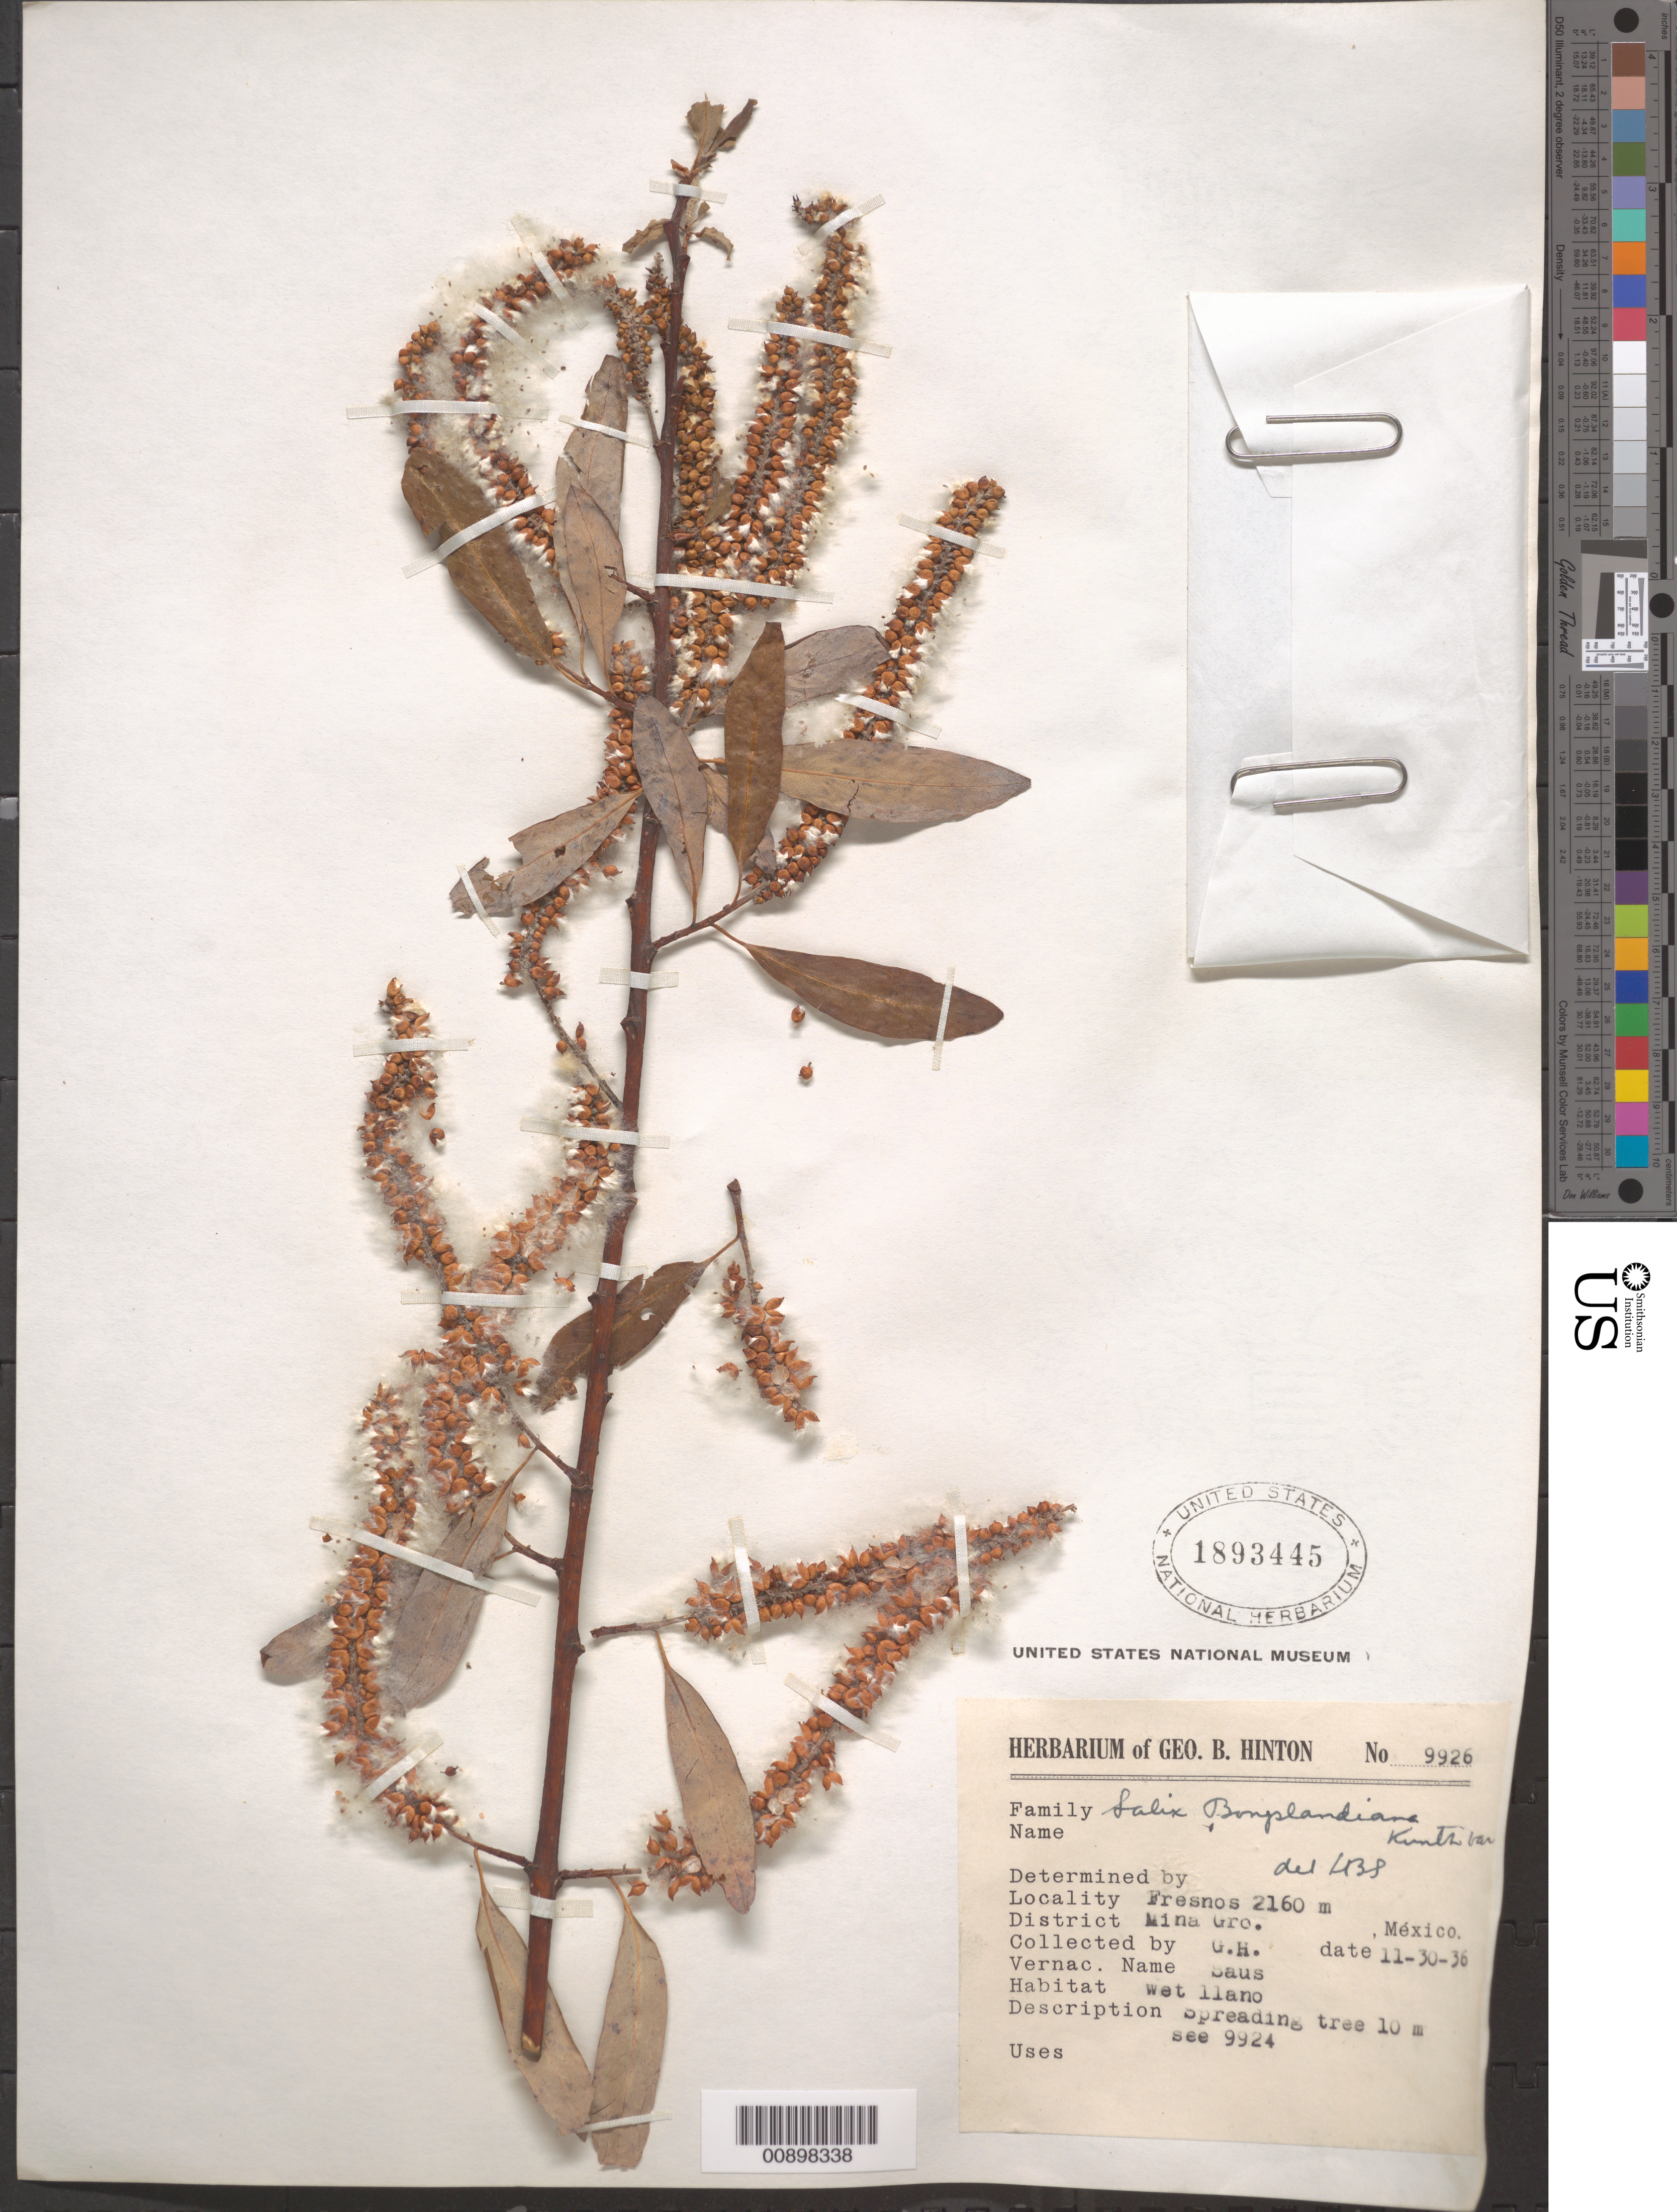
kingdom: Plantae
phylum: Tracheophyta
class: Magnoliopsida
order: Malpighiales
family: Salicaceae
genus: Salix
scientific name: Salix bonplandiana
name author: Kunth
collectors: G. B. Hinton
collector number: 9926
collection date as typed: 30 Nov 1936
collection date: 1936-11-30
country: Mexico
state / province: Guerrero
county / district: Mina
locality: Fresnos, District of Mina, State of Guerrero.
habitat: Wet llano.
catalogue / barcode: US 1893445